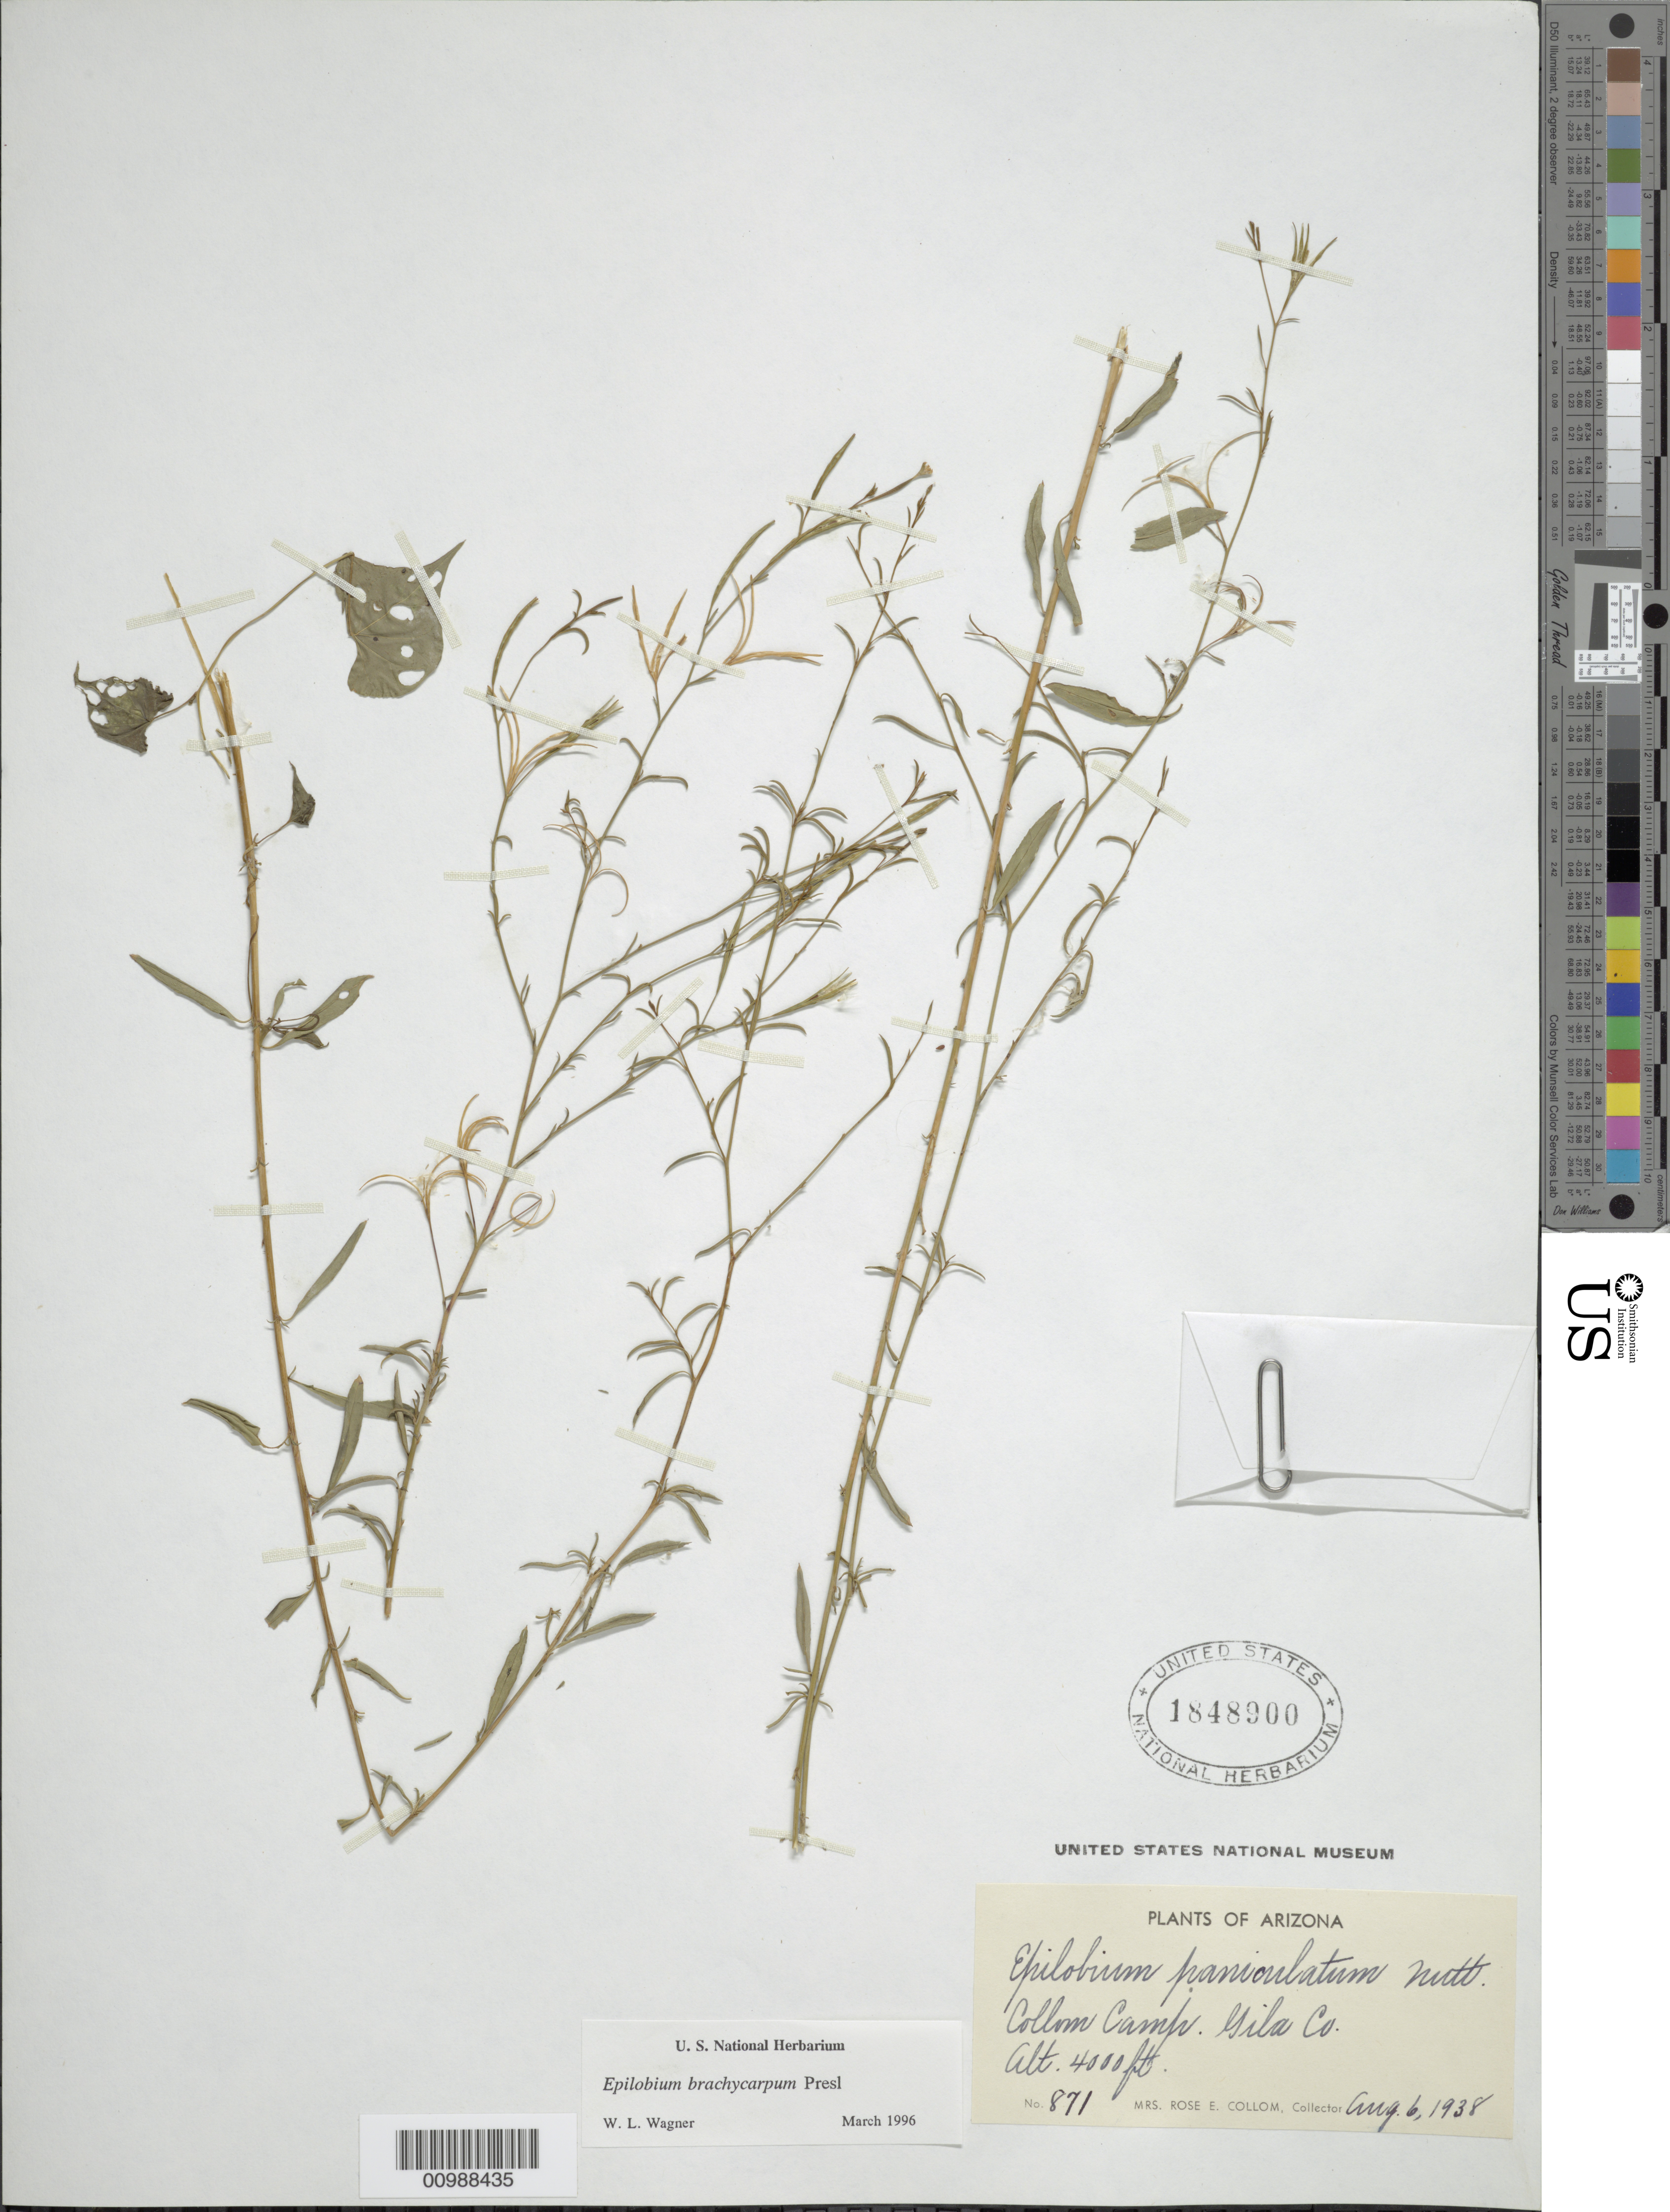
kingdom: Plantae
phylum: Tracheophyta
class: Magnoliopsida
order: Myrtales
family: Onagraceae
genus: Epilobium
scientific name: Epilobium brachycarpum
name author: C. Presl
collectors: R. E. Collom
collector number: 871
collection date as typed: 06 Aug 1938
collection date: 1938-08-06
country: United States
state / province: Arizona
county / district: Gila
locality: Collom Camp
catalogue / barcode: US 1848900